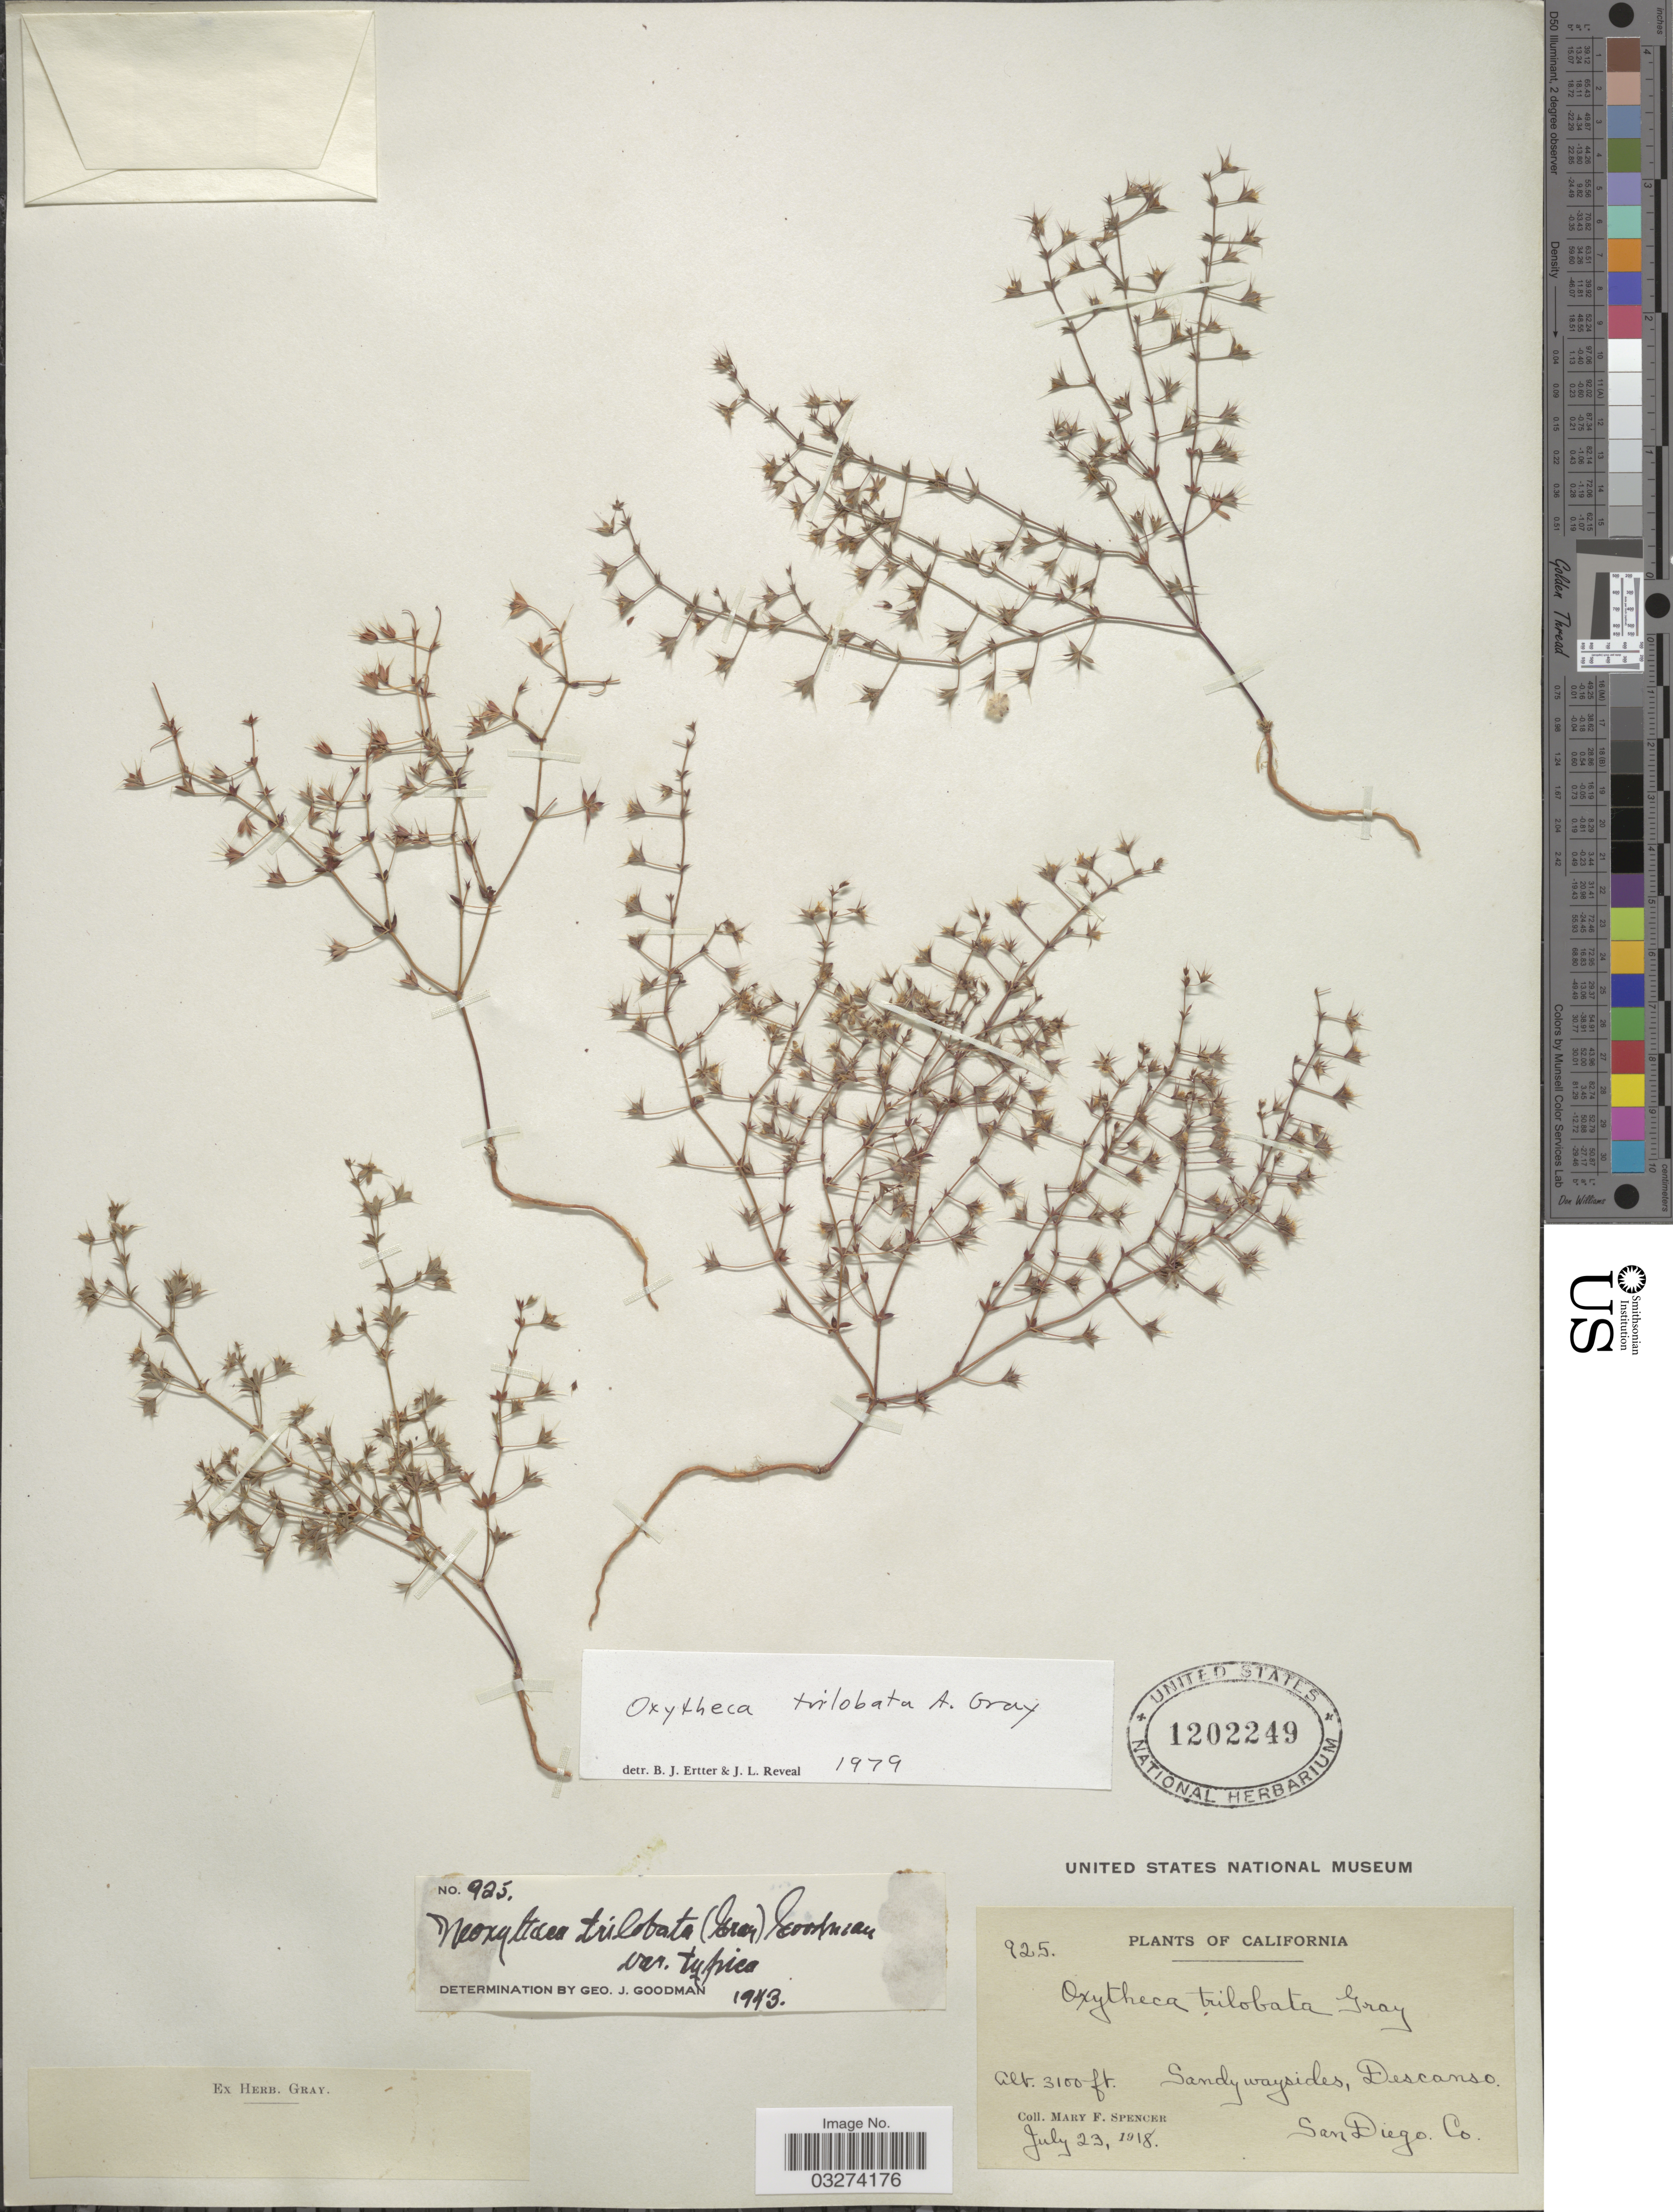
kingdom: Plantae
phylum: Tracheophyta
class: Magnoliopsida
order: Caryophyllales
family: Polygonaceae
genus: Sidotheca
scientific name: Sidotheca trilobata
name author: (A. Gray) Reveal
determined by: Strong, Mark T., (BOT), Smithsonian Institution - National Museum of Natural History (UNITED STATES)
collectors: M. Spencer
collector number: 925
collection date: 1918-07-23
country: United States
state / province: California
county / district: San Diego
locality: Sandy waysides, Descanso.San Diego Co.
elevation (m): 945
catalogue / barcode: US 1202249